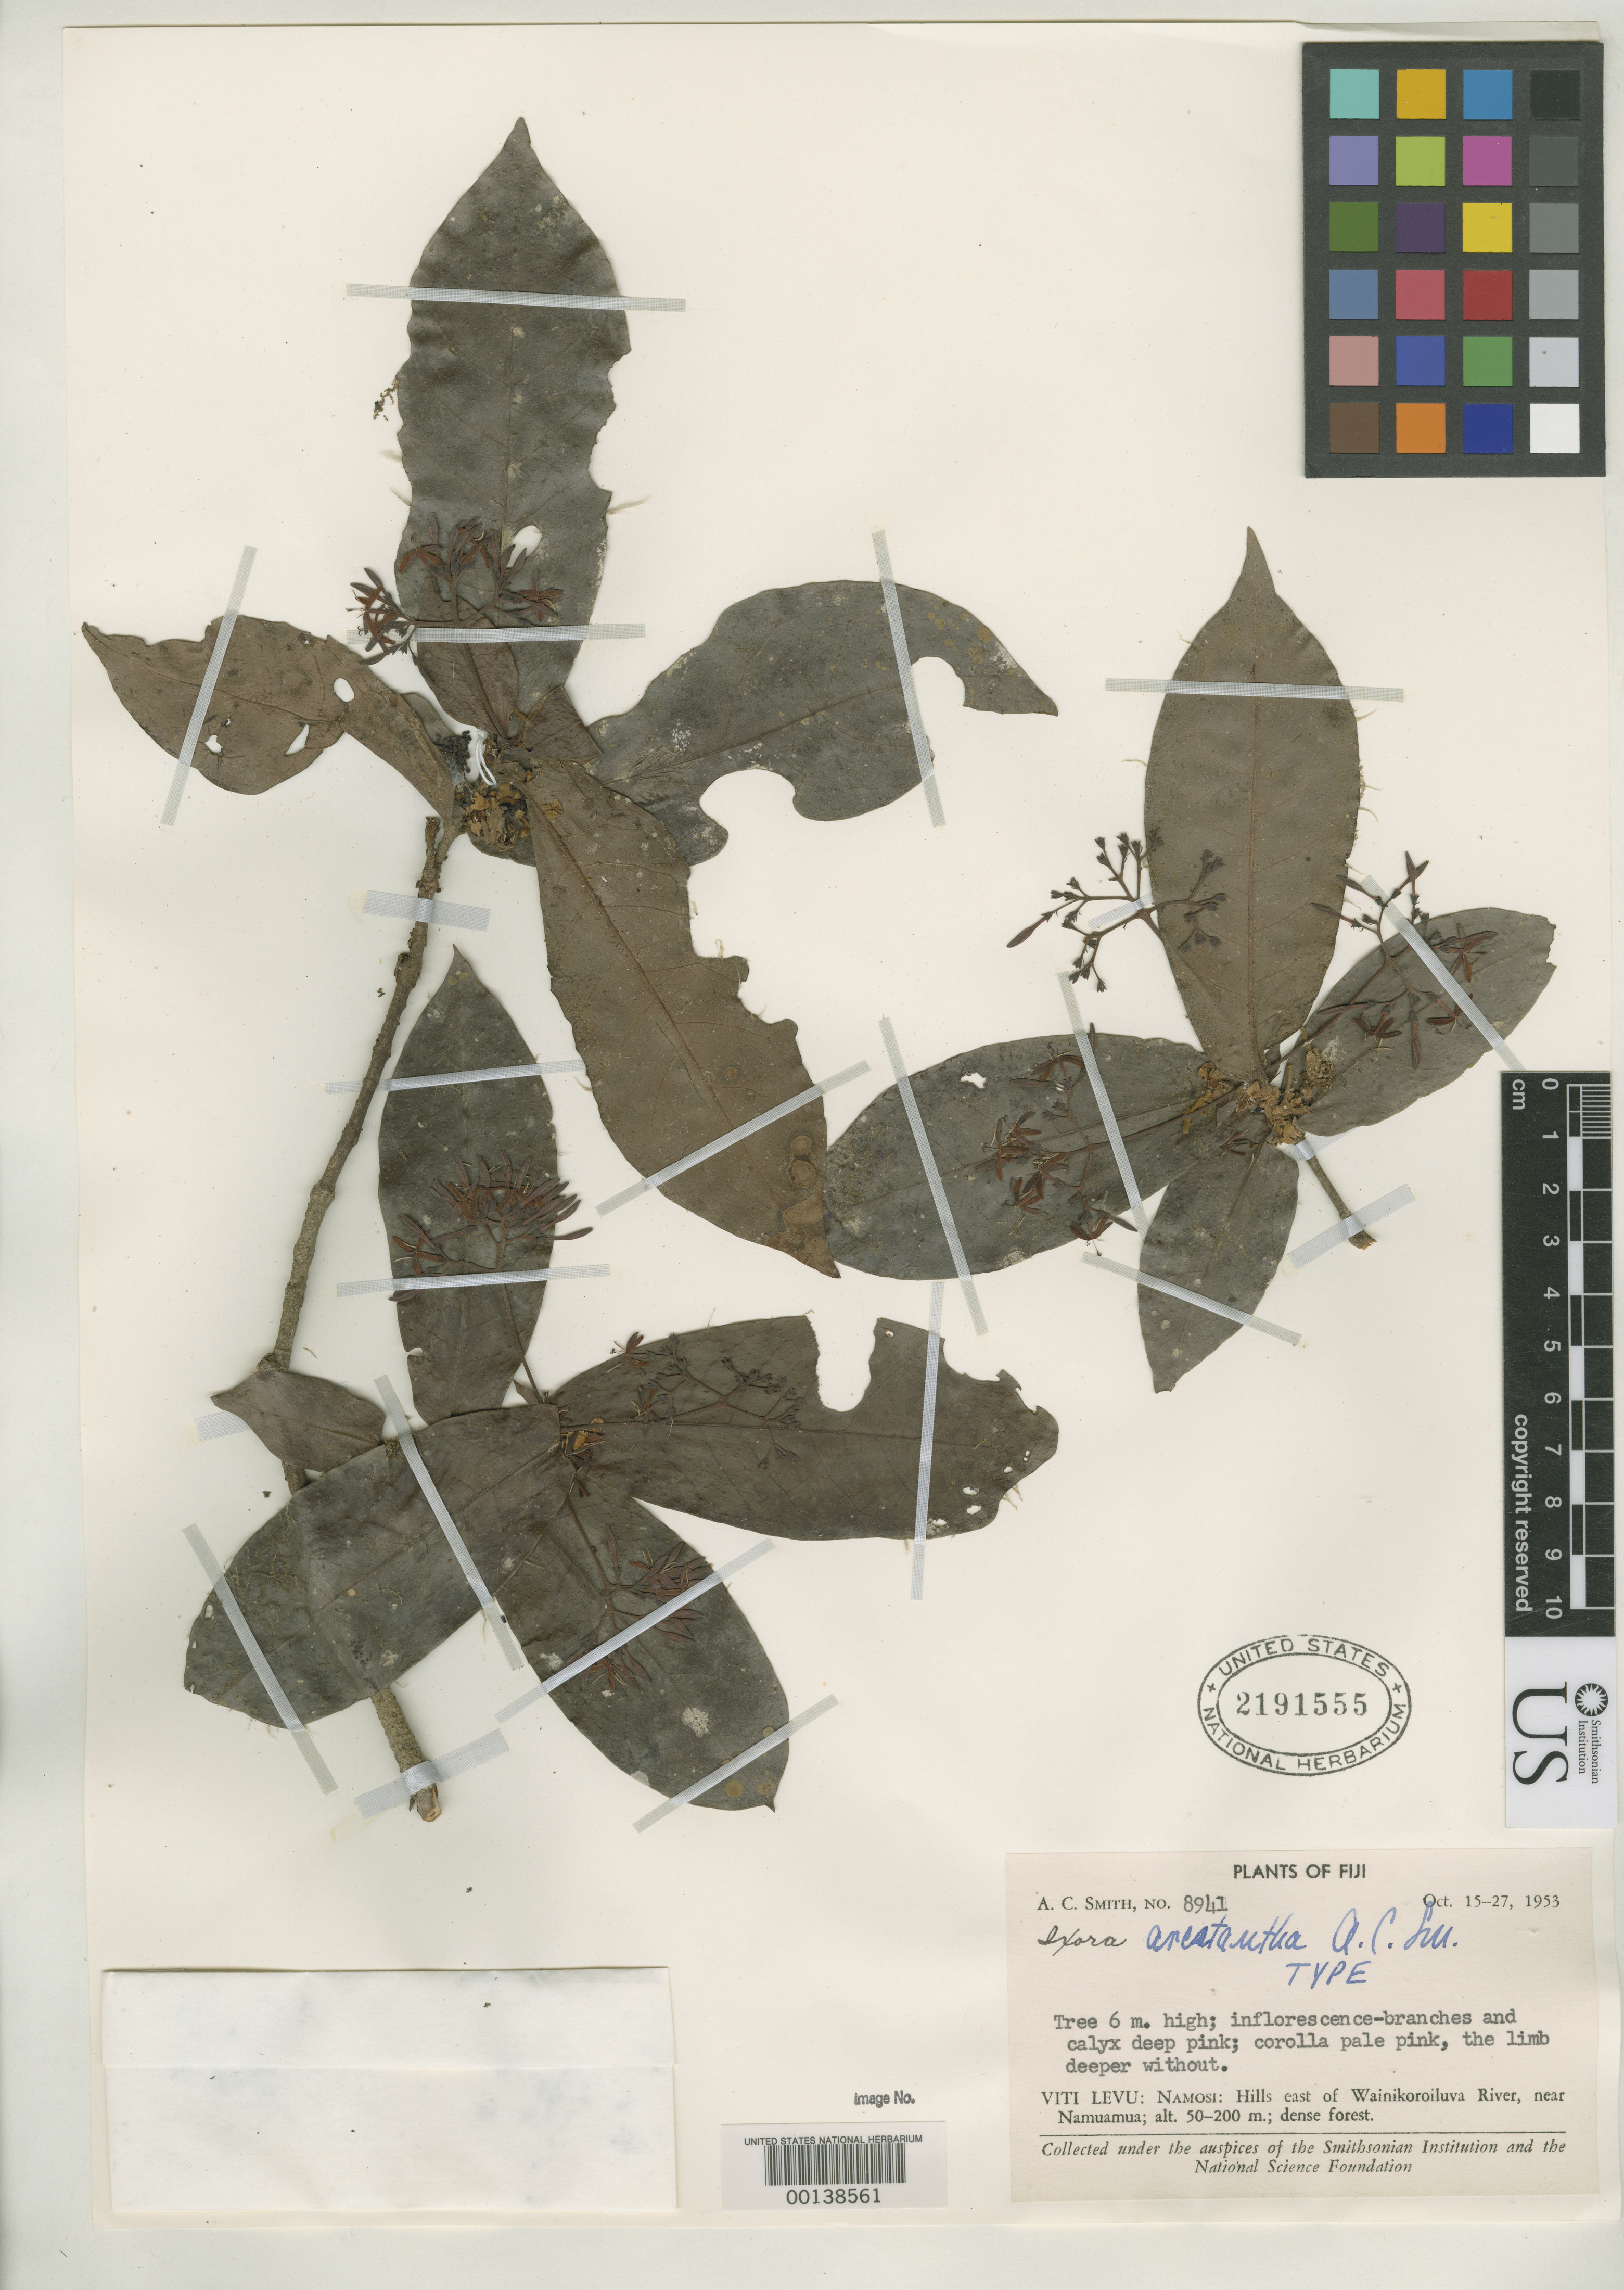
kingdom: Plantae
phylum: Tracheophyta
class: Magnoliopsida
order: Gentianales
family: Rubiaceae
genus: Ixora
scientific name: Ixora arestantha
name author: A.C. Sm.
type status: Holotype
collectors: A. C. Smith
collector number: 8941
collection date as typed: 15 Oct 1953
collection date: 1953-10-15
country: Fiji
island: Viti Levu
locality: Namosi, E of Wainikoroiluva River, near Namuamua. [Viti Levu Group]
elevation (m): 50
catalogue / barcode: US 2191555